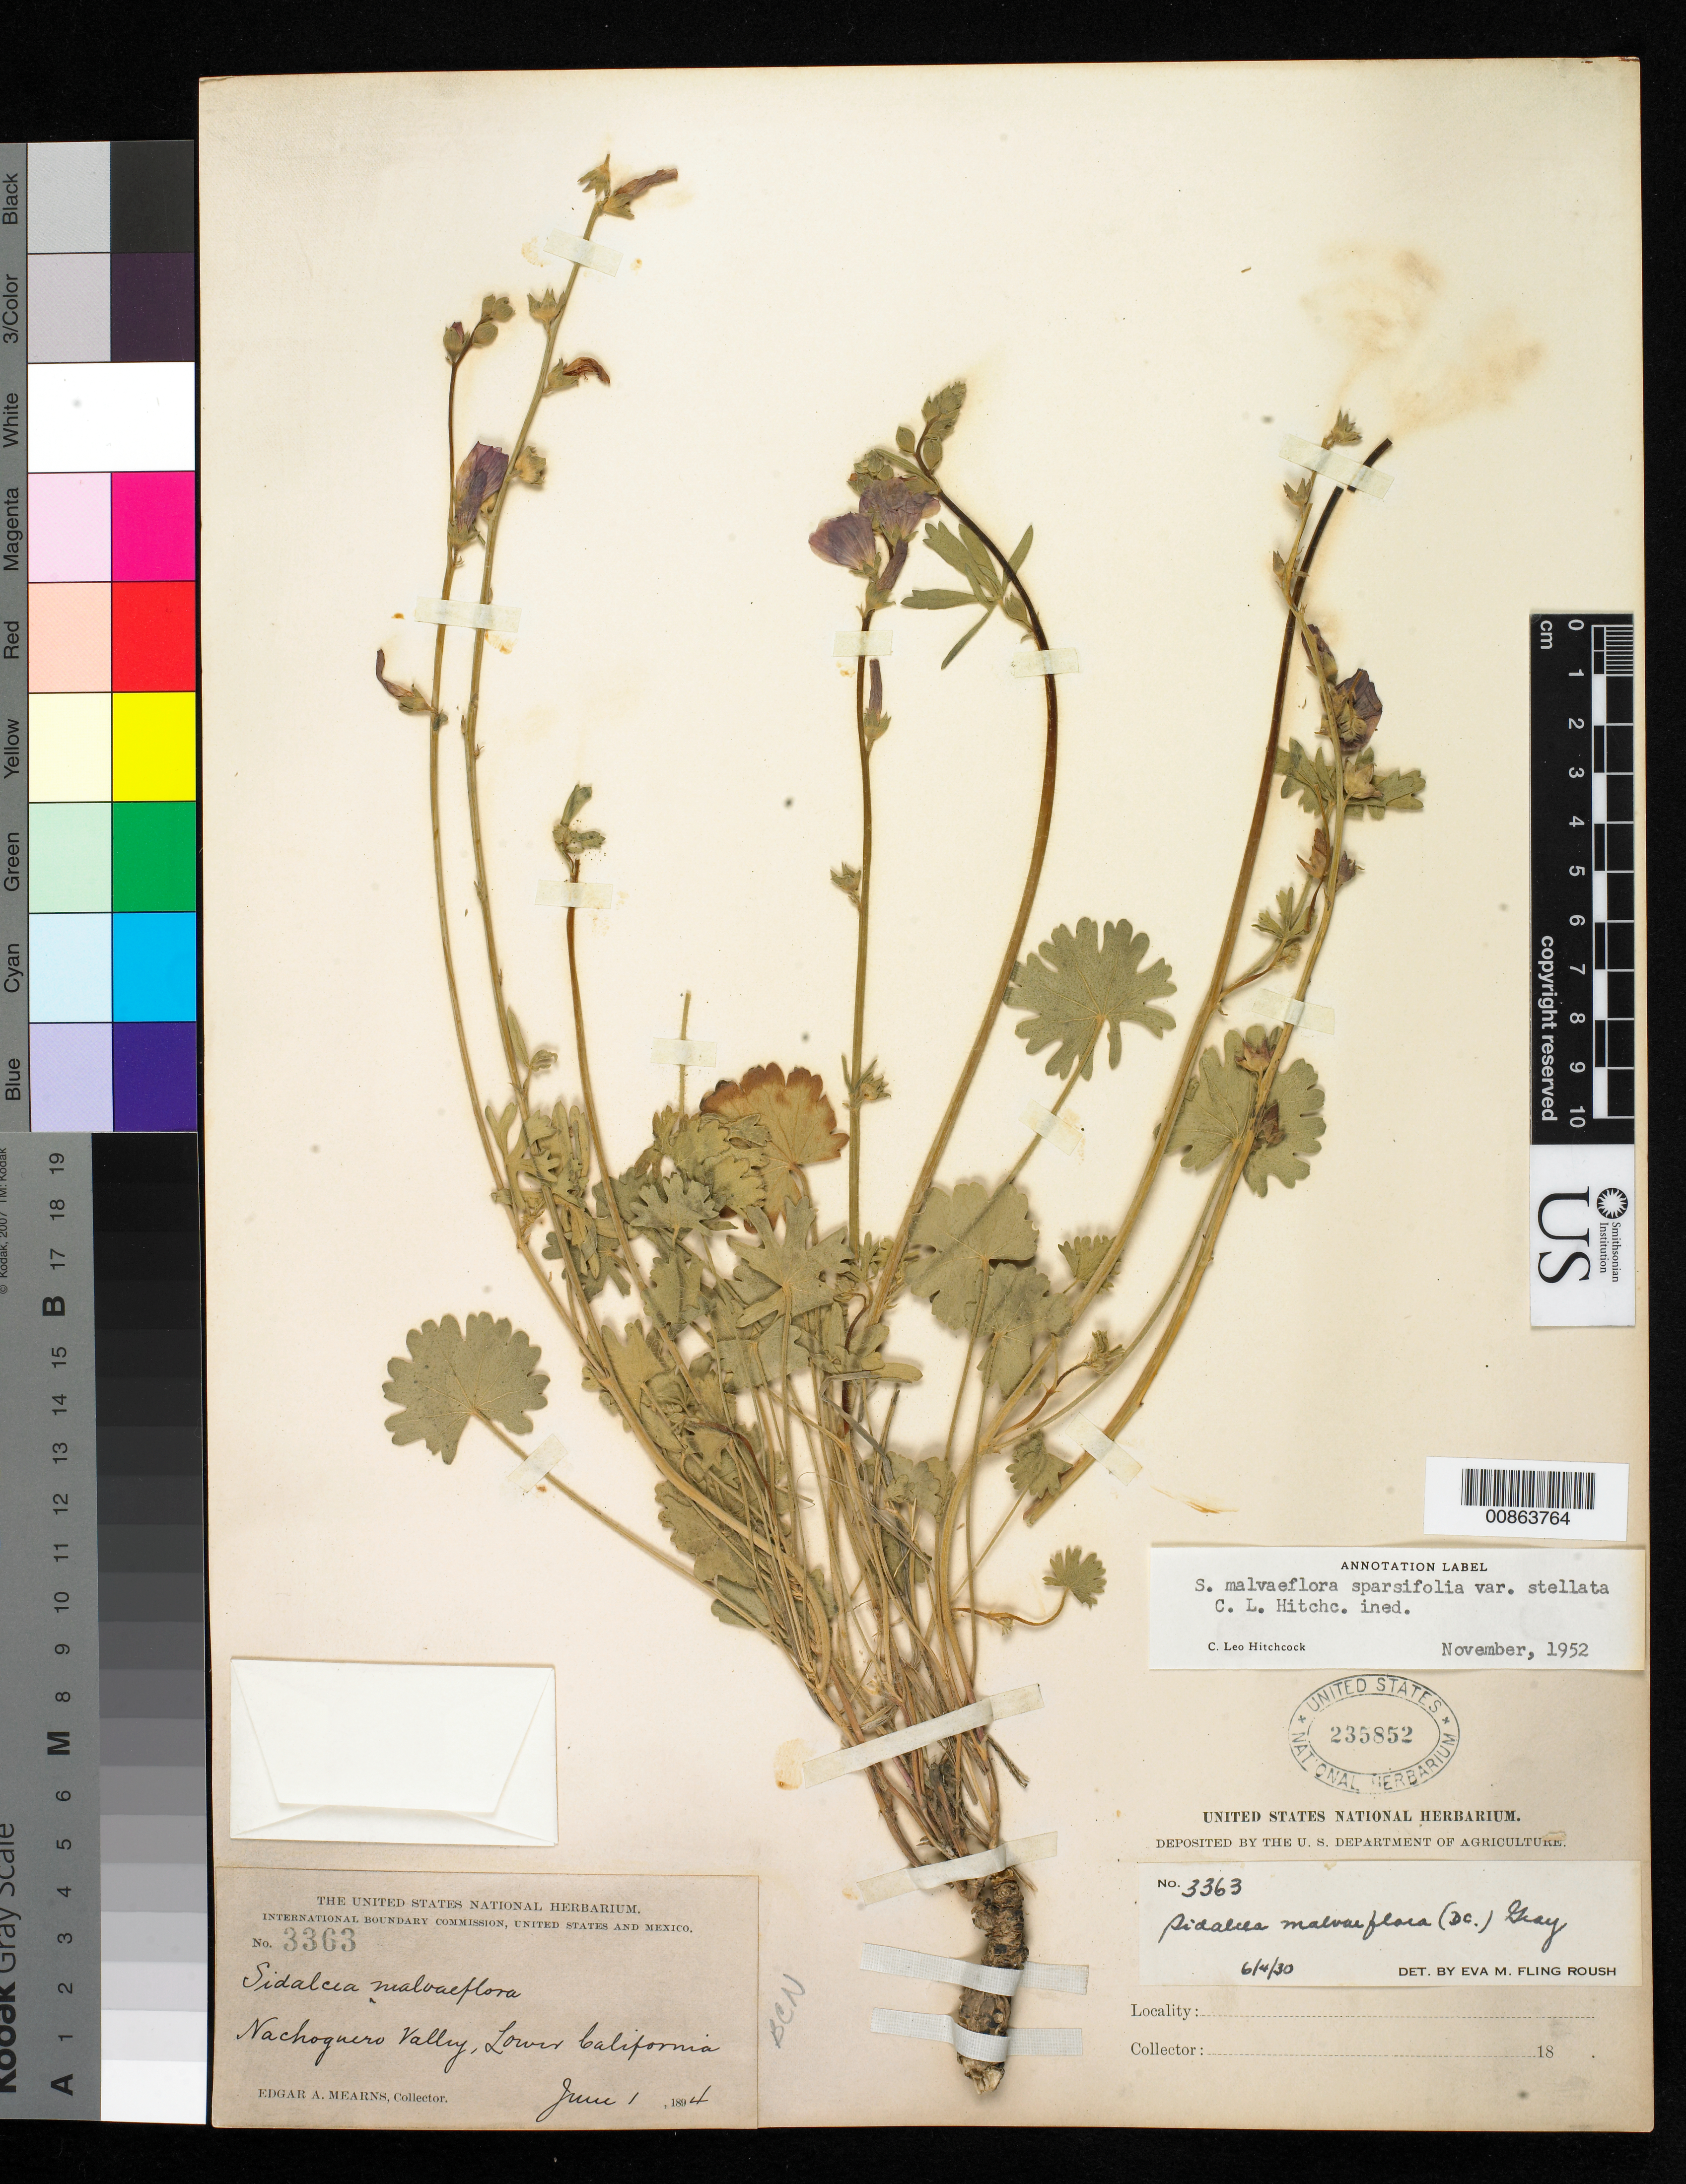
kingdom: Plantae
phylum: Tracheophyta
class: Magnoliopsida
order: Malvales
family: Malvaceae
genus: Sidalcea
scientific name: Sidalcea malviflora subsp. sparsifolia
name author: (DC.) A. Gray ex Benth.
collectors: E. A. Mearns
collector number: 3363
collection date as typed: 01 Jun 1894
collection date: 1894-06-01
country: Mexico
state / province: Baja California Norte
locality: Nachoguero Valley, Baja California.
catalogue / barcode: US 235852